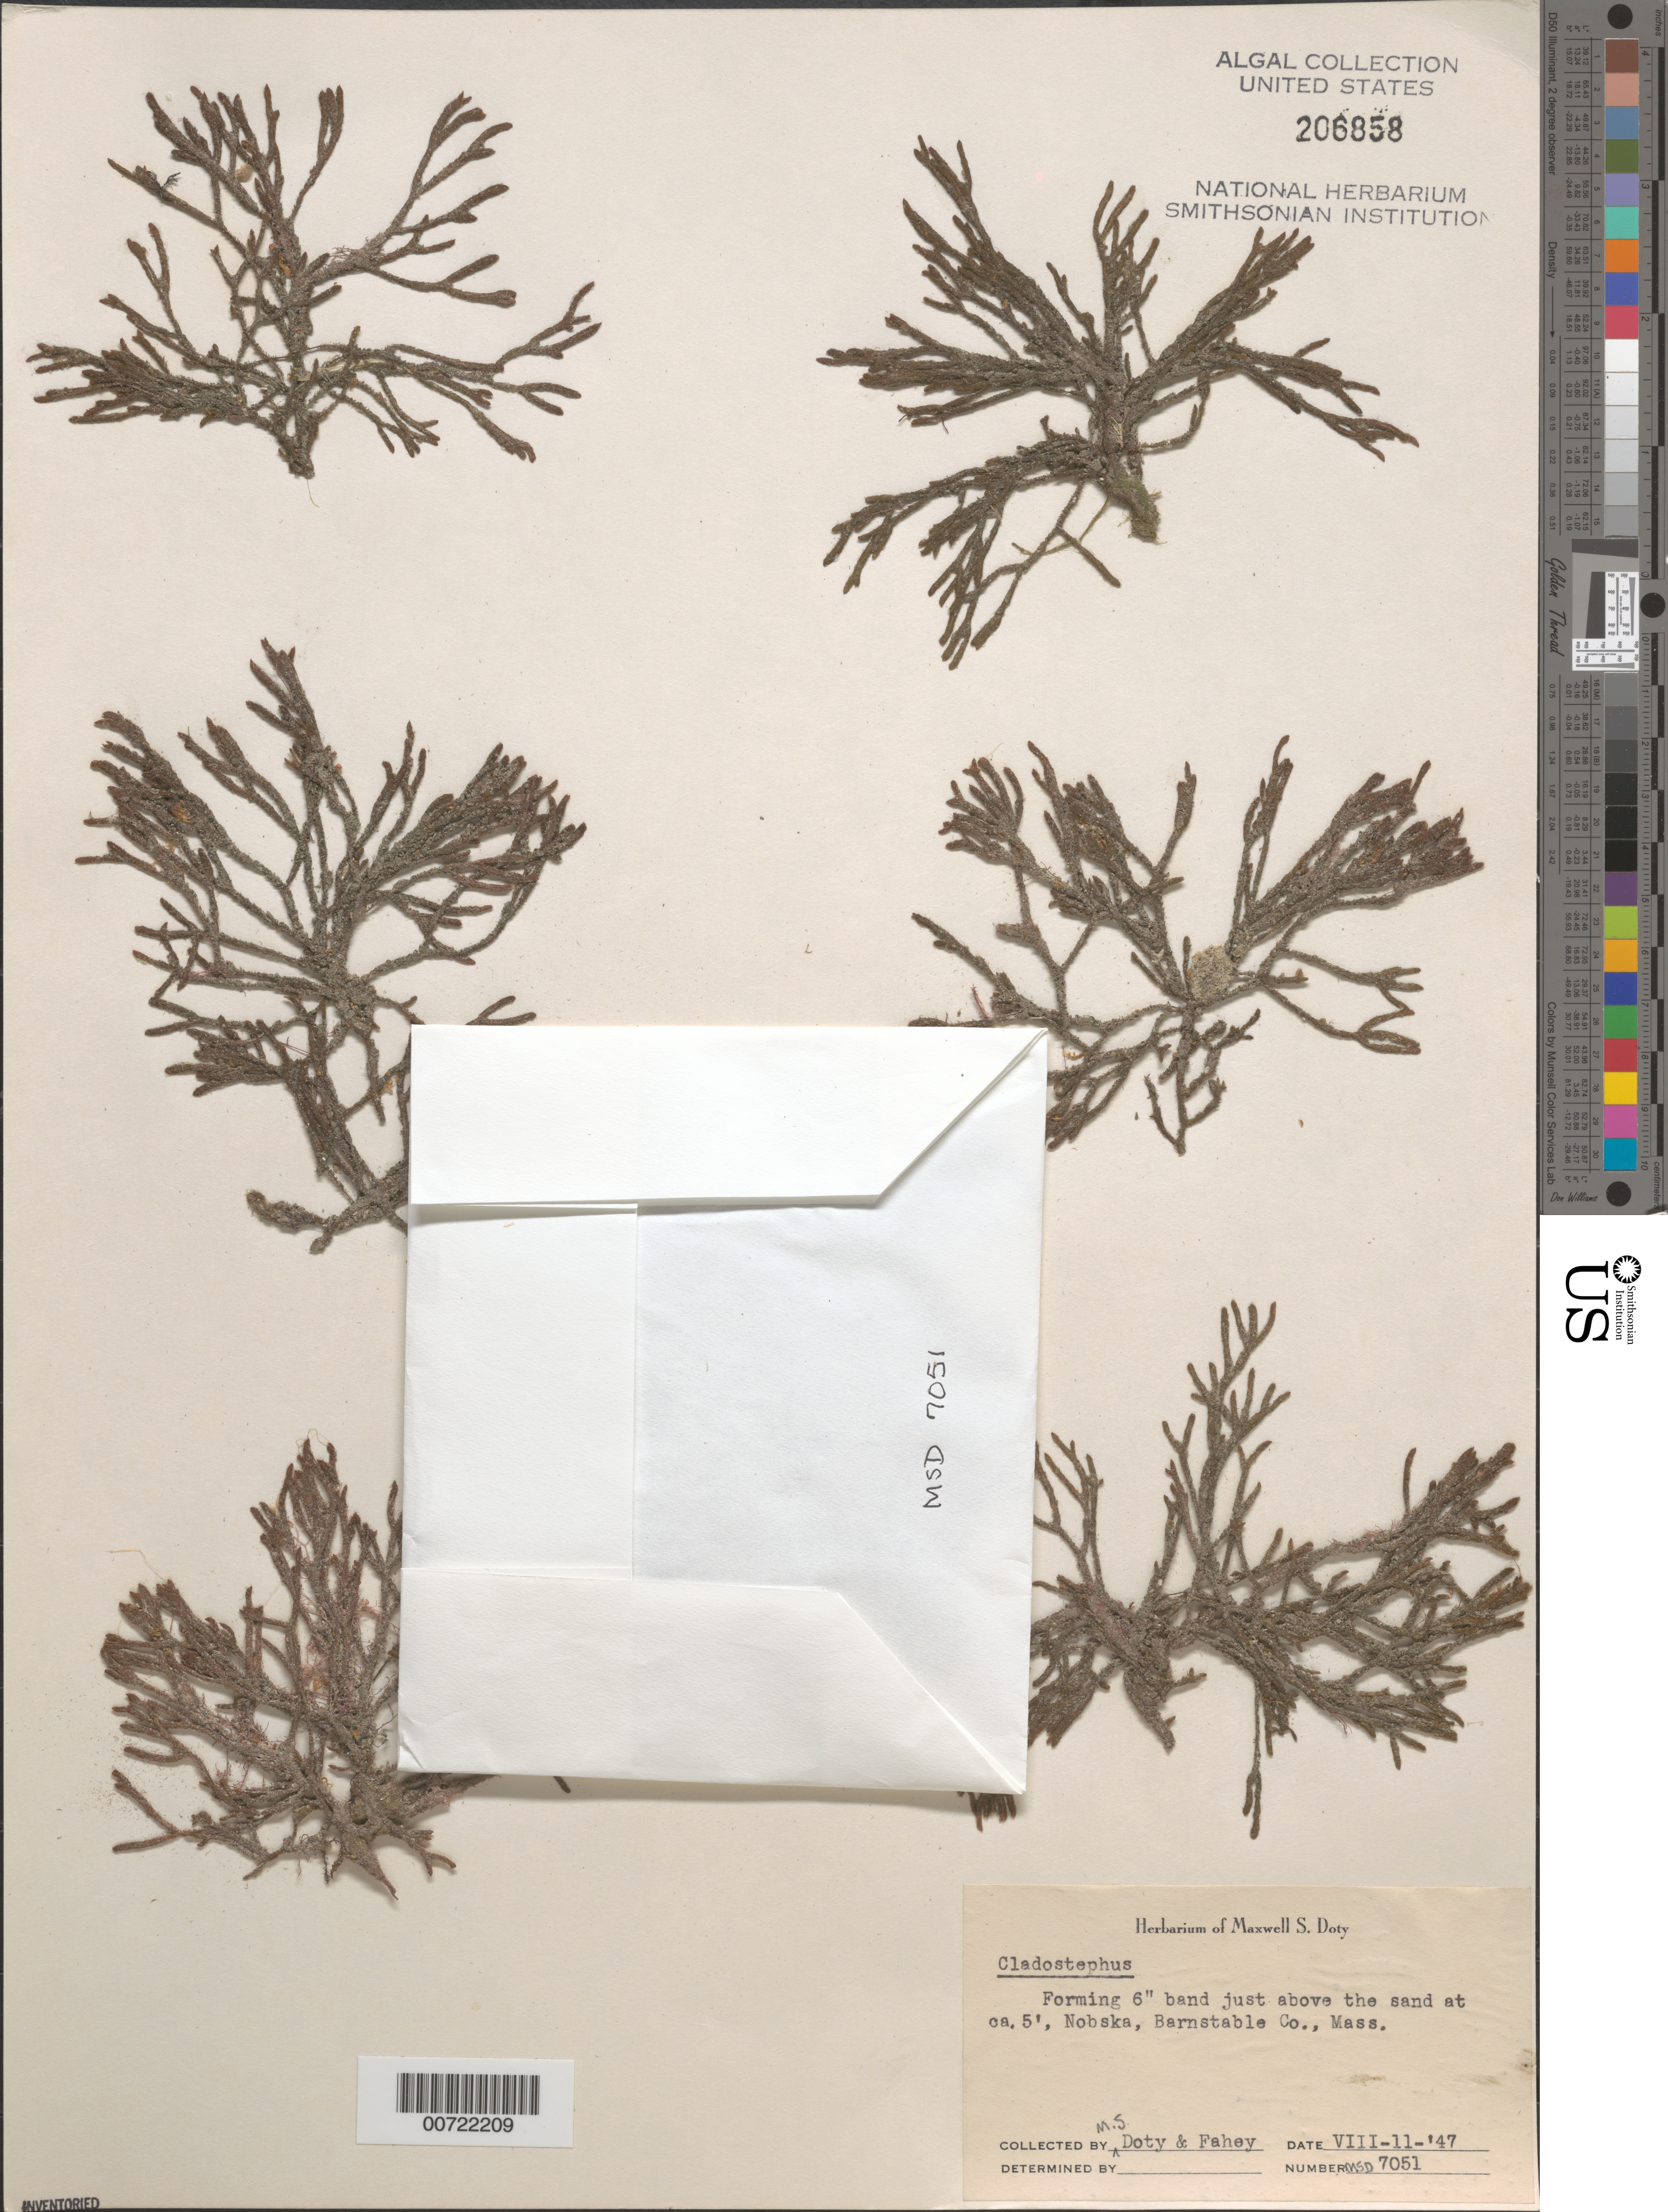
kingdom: Chromista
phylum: Ochrophyta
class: Phaeophyceae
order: Sphacelariales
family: Cladostephaceae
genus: Cladostephus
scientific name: Cladostephus sp.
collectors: M. S. Doty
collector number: MSD 7051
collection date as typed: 11 Aug 1947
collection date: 1947-08-11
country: United States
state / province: Massachusetts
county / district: Barnstable County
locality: Nobska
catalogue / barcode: US 206858